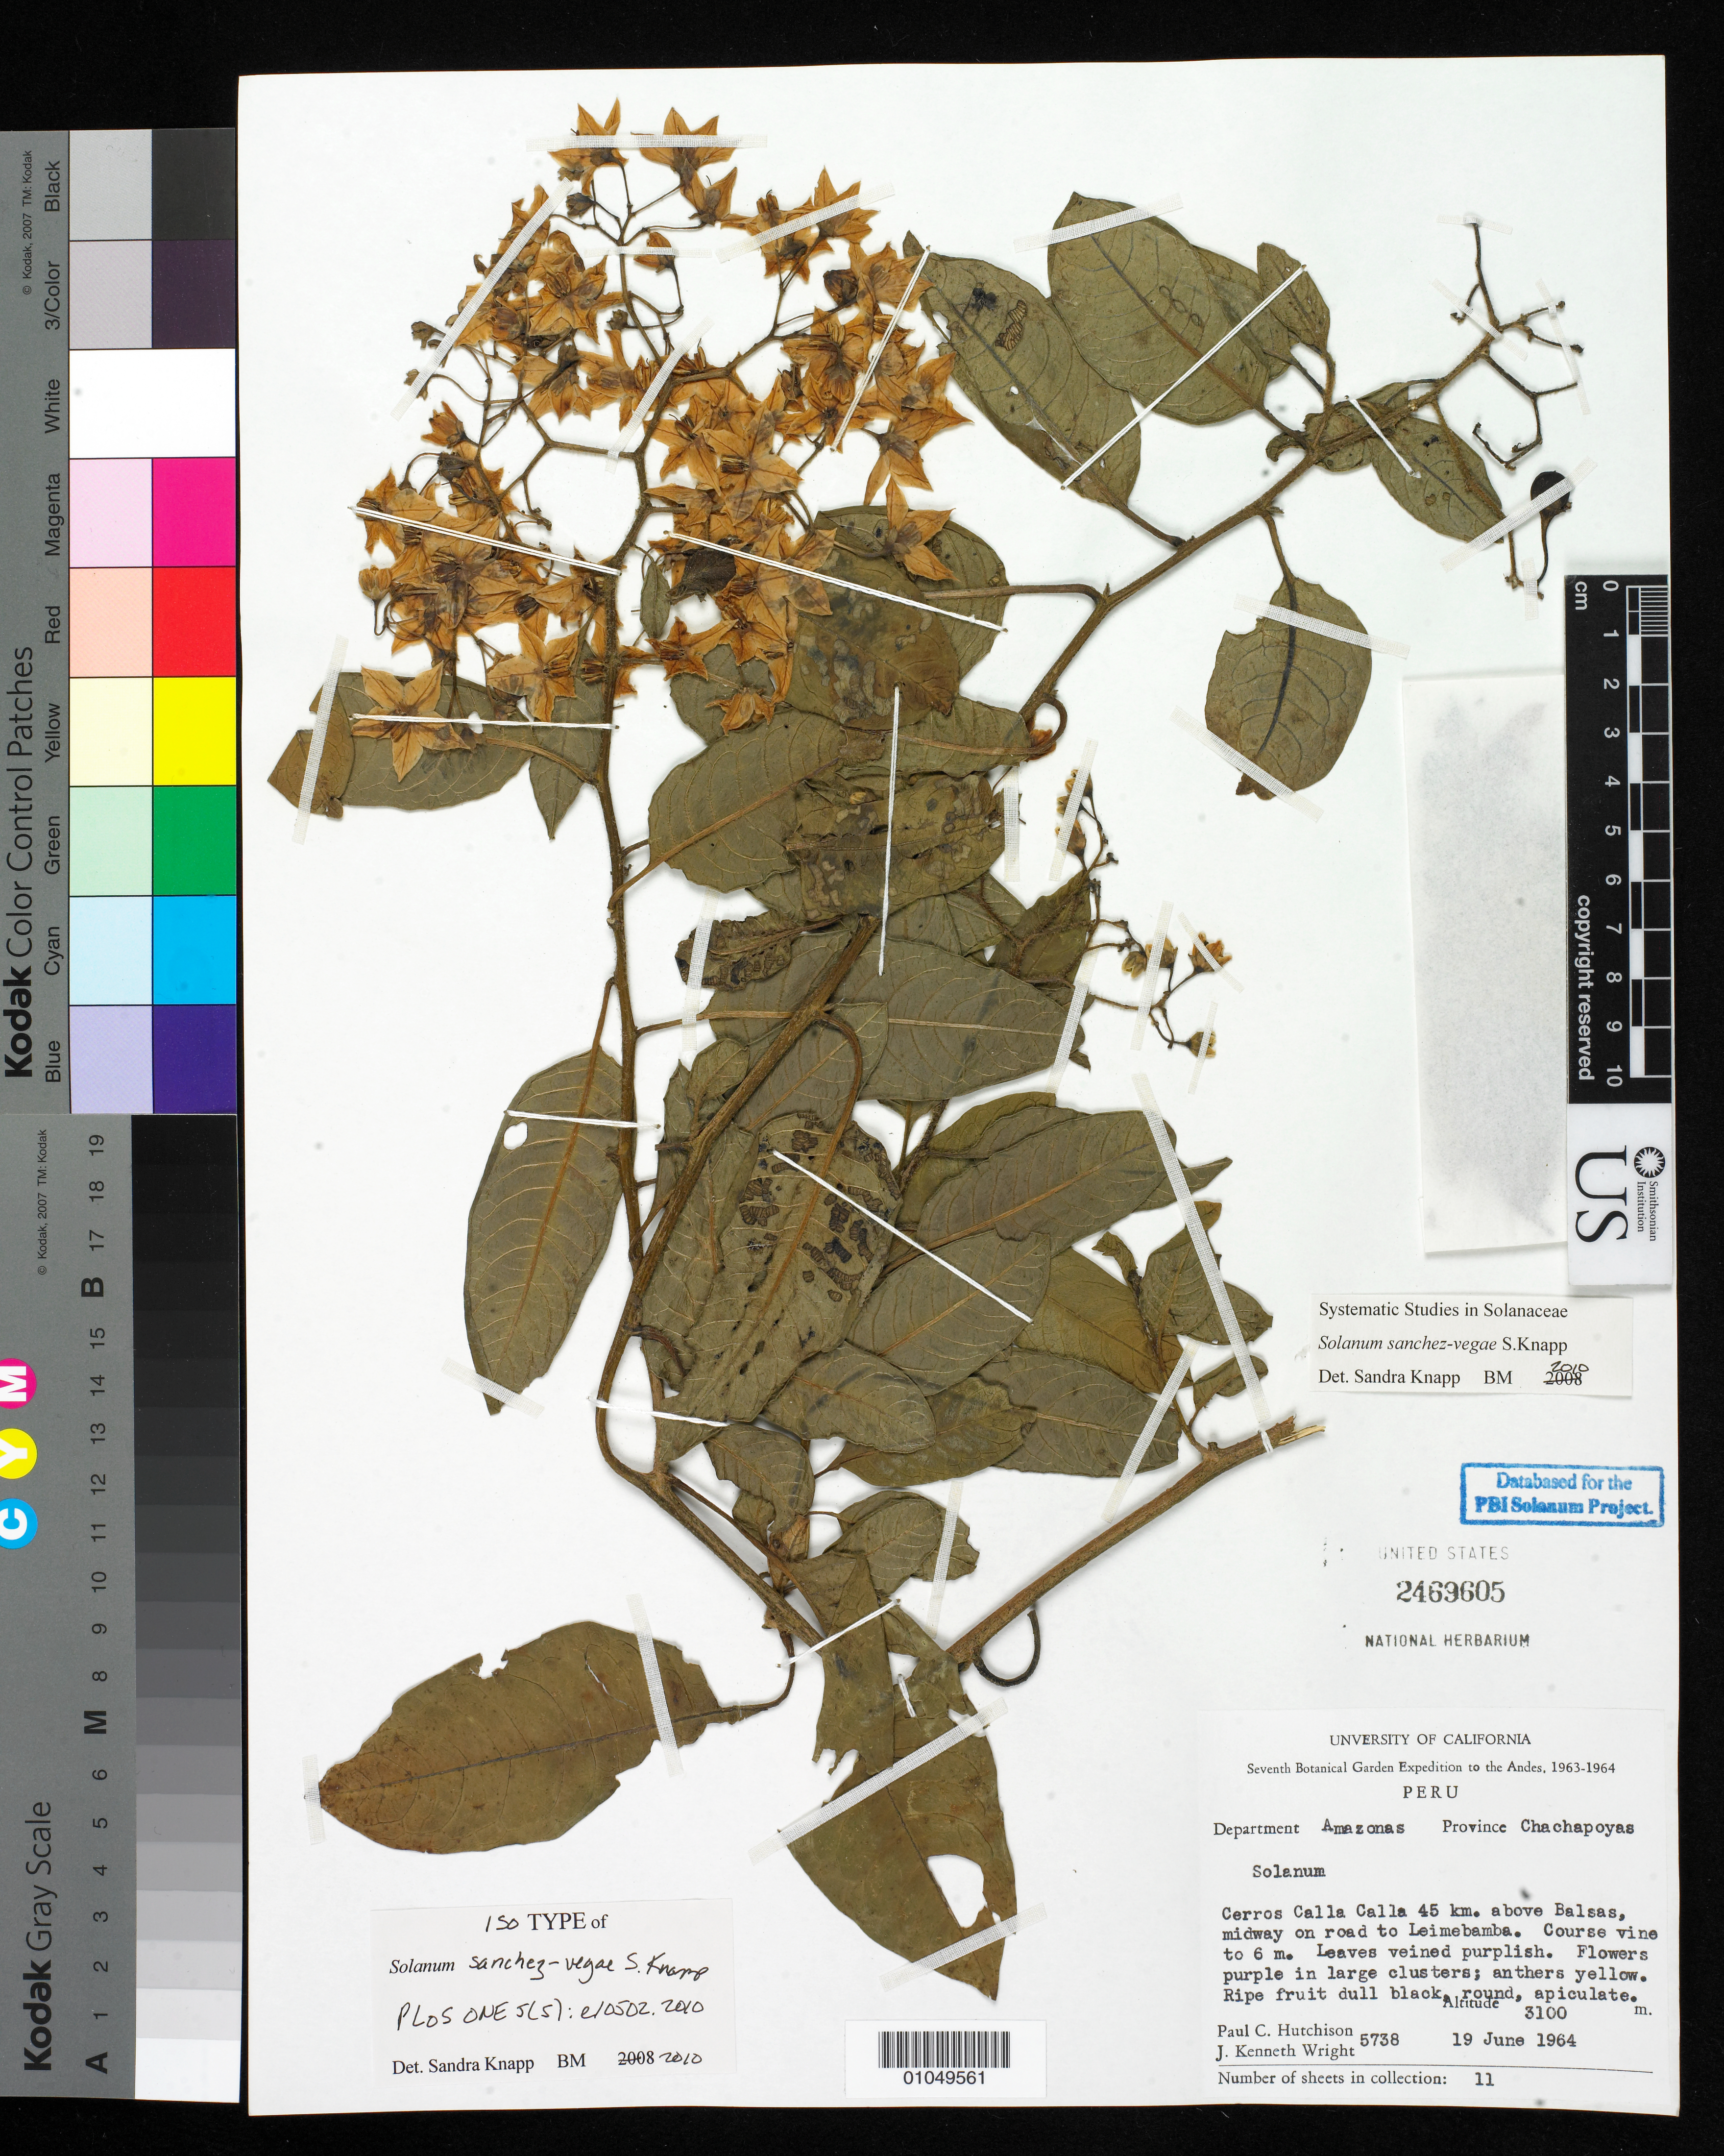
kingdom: Plantae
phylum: Tracheophyta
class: Magnoliopsida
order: Solanales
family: Solanaceae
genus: Solanum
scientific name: Solanum sanchez-vegae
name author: S. Knapp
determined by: Knapp, S. D.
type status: Isotype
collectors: P. C. Hutchison & J. K. Wright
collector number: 5738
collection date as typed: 19 Jun 1964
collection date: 1964-06-19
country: Peru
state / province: Amazonas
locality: Department Amazonas, Province Chachapoyas. Cerros Calla Calla 45 km above Balsas, midway on road to Leimebamba.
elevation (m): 3100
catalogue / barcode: US 2469605